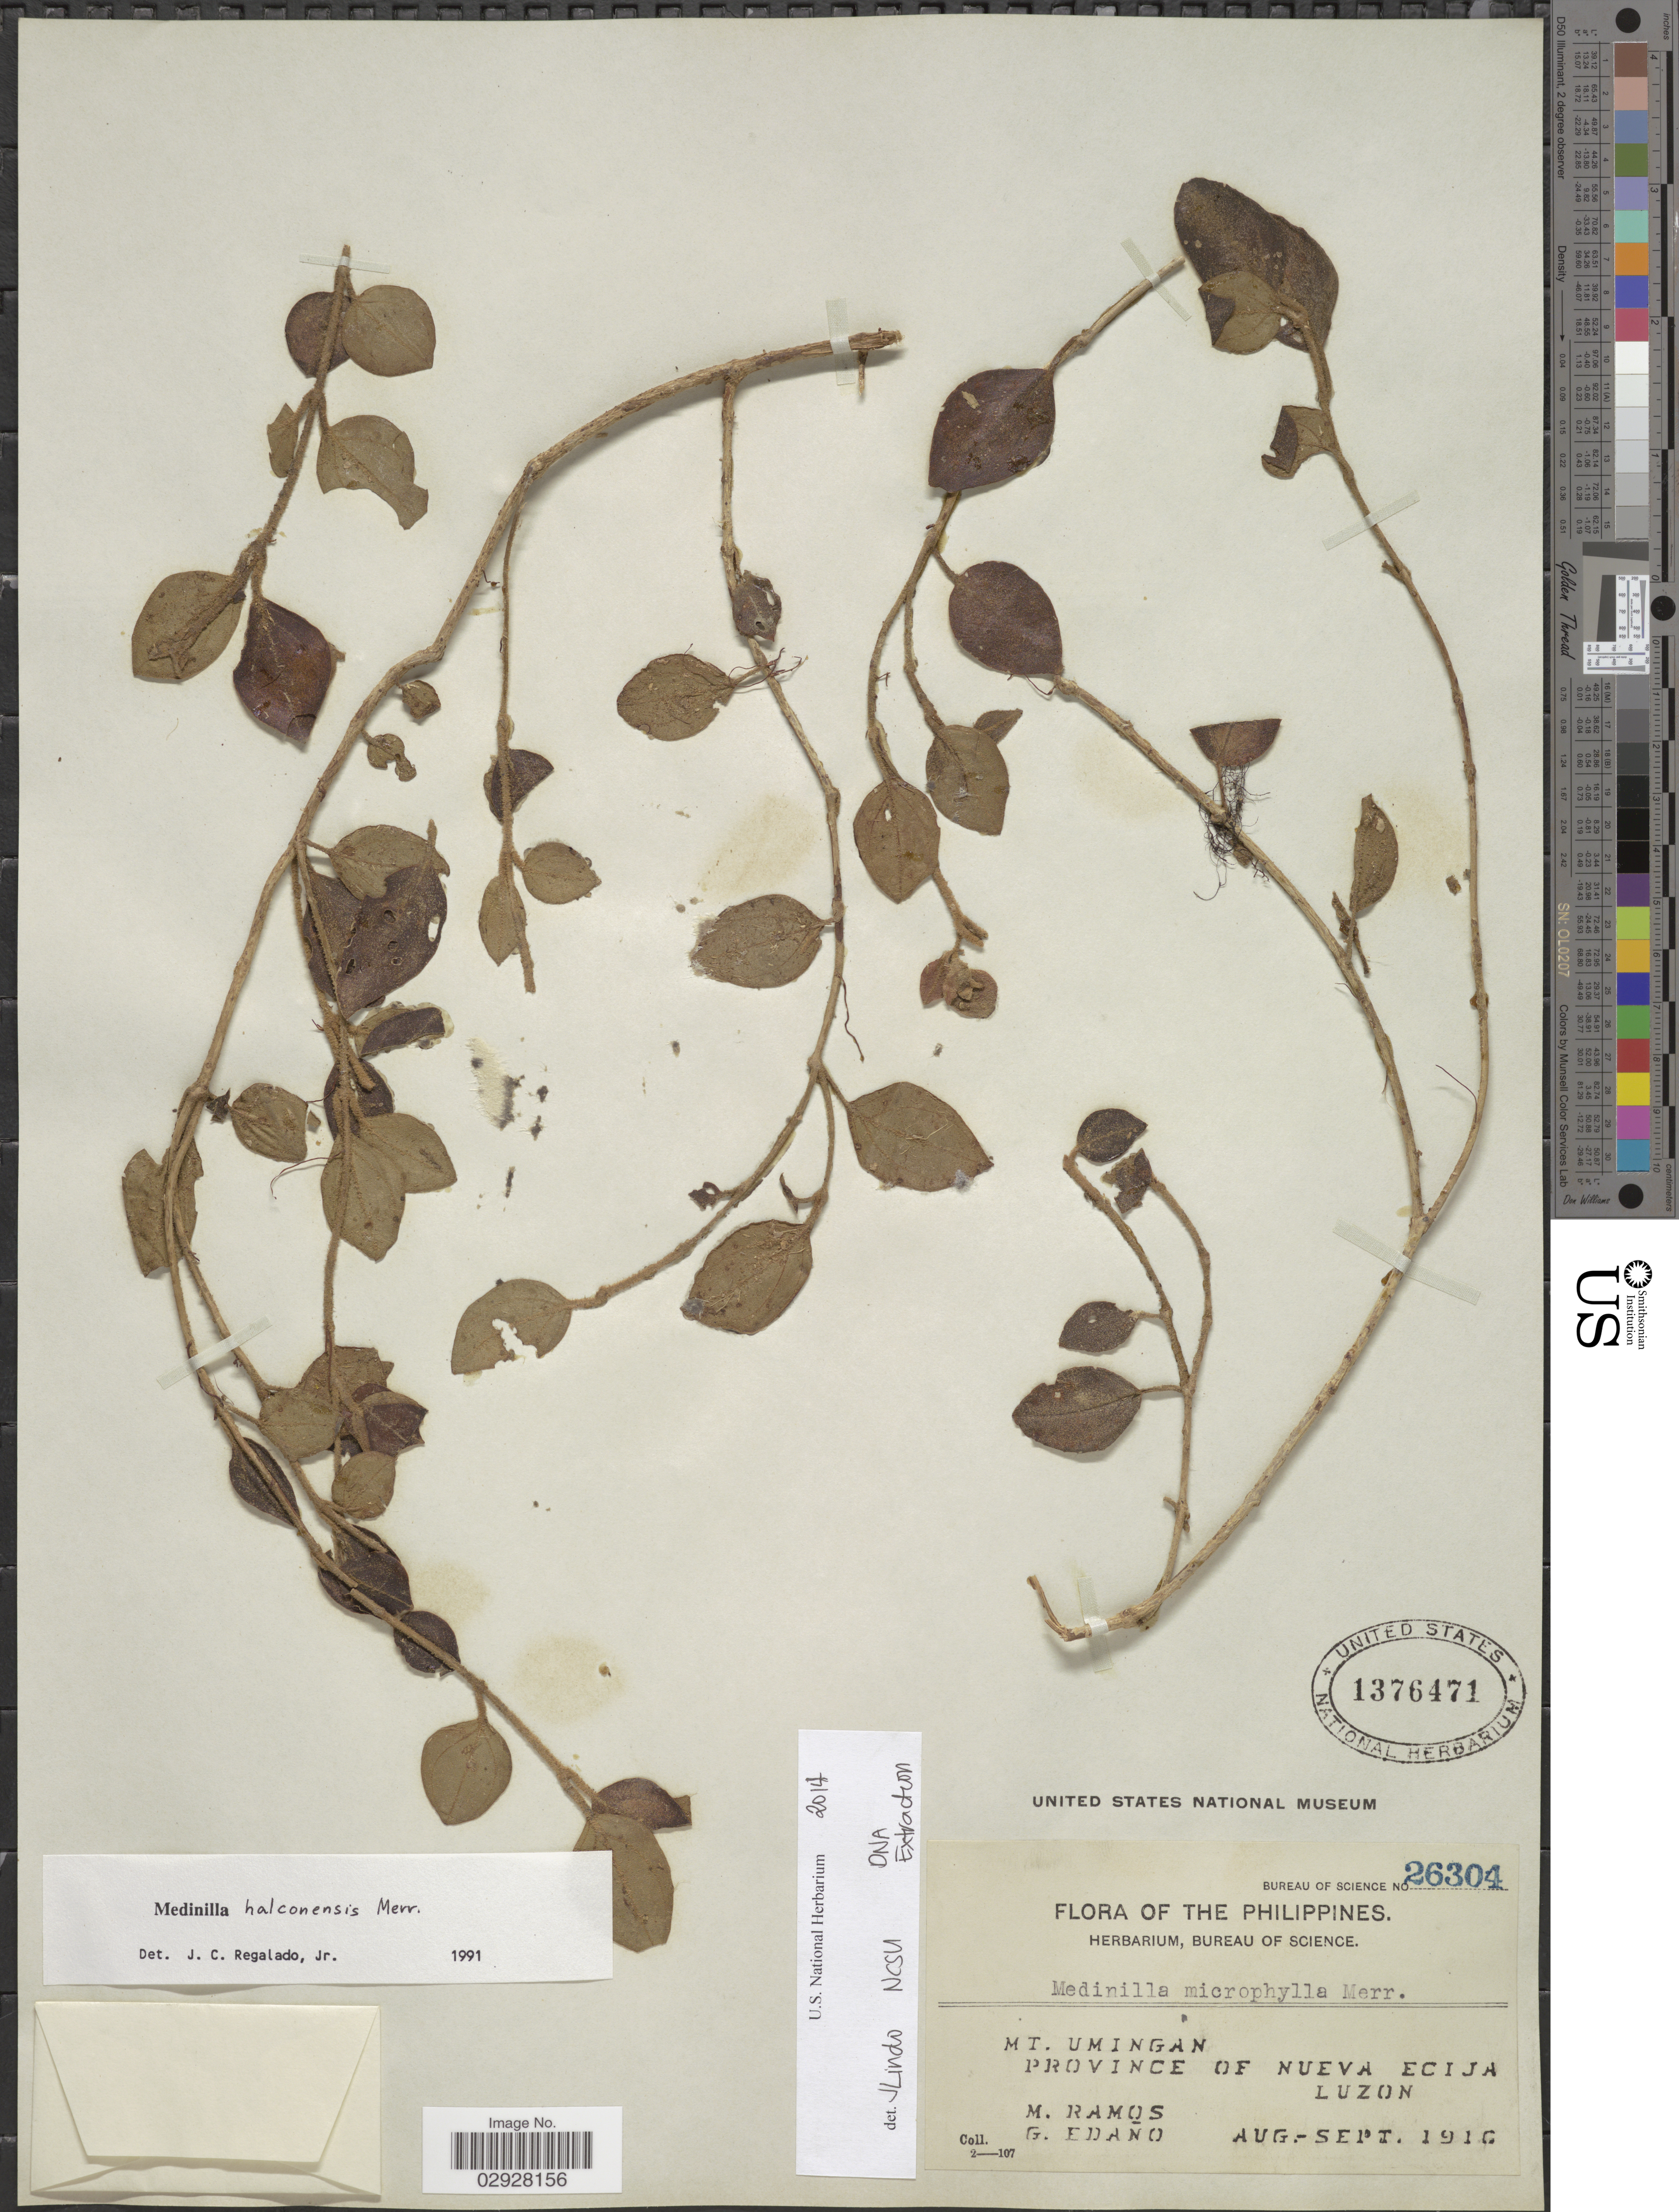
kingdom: Plantae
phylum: Tracheophyta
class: Magnoliopsida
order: Myrtales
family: Melastomataceae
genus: Medinilla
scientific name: Medinilla halconensis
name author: Merr.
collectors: M. Ramos & G. Edaño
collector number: Bureau of Science 26304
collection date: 1916-08/1916-09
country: Philippines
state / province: Central Luzon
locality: Mt. Umingan, Province of Nueva Ecija, Luzon.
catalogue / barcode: US 1376471